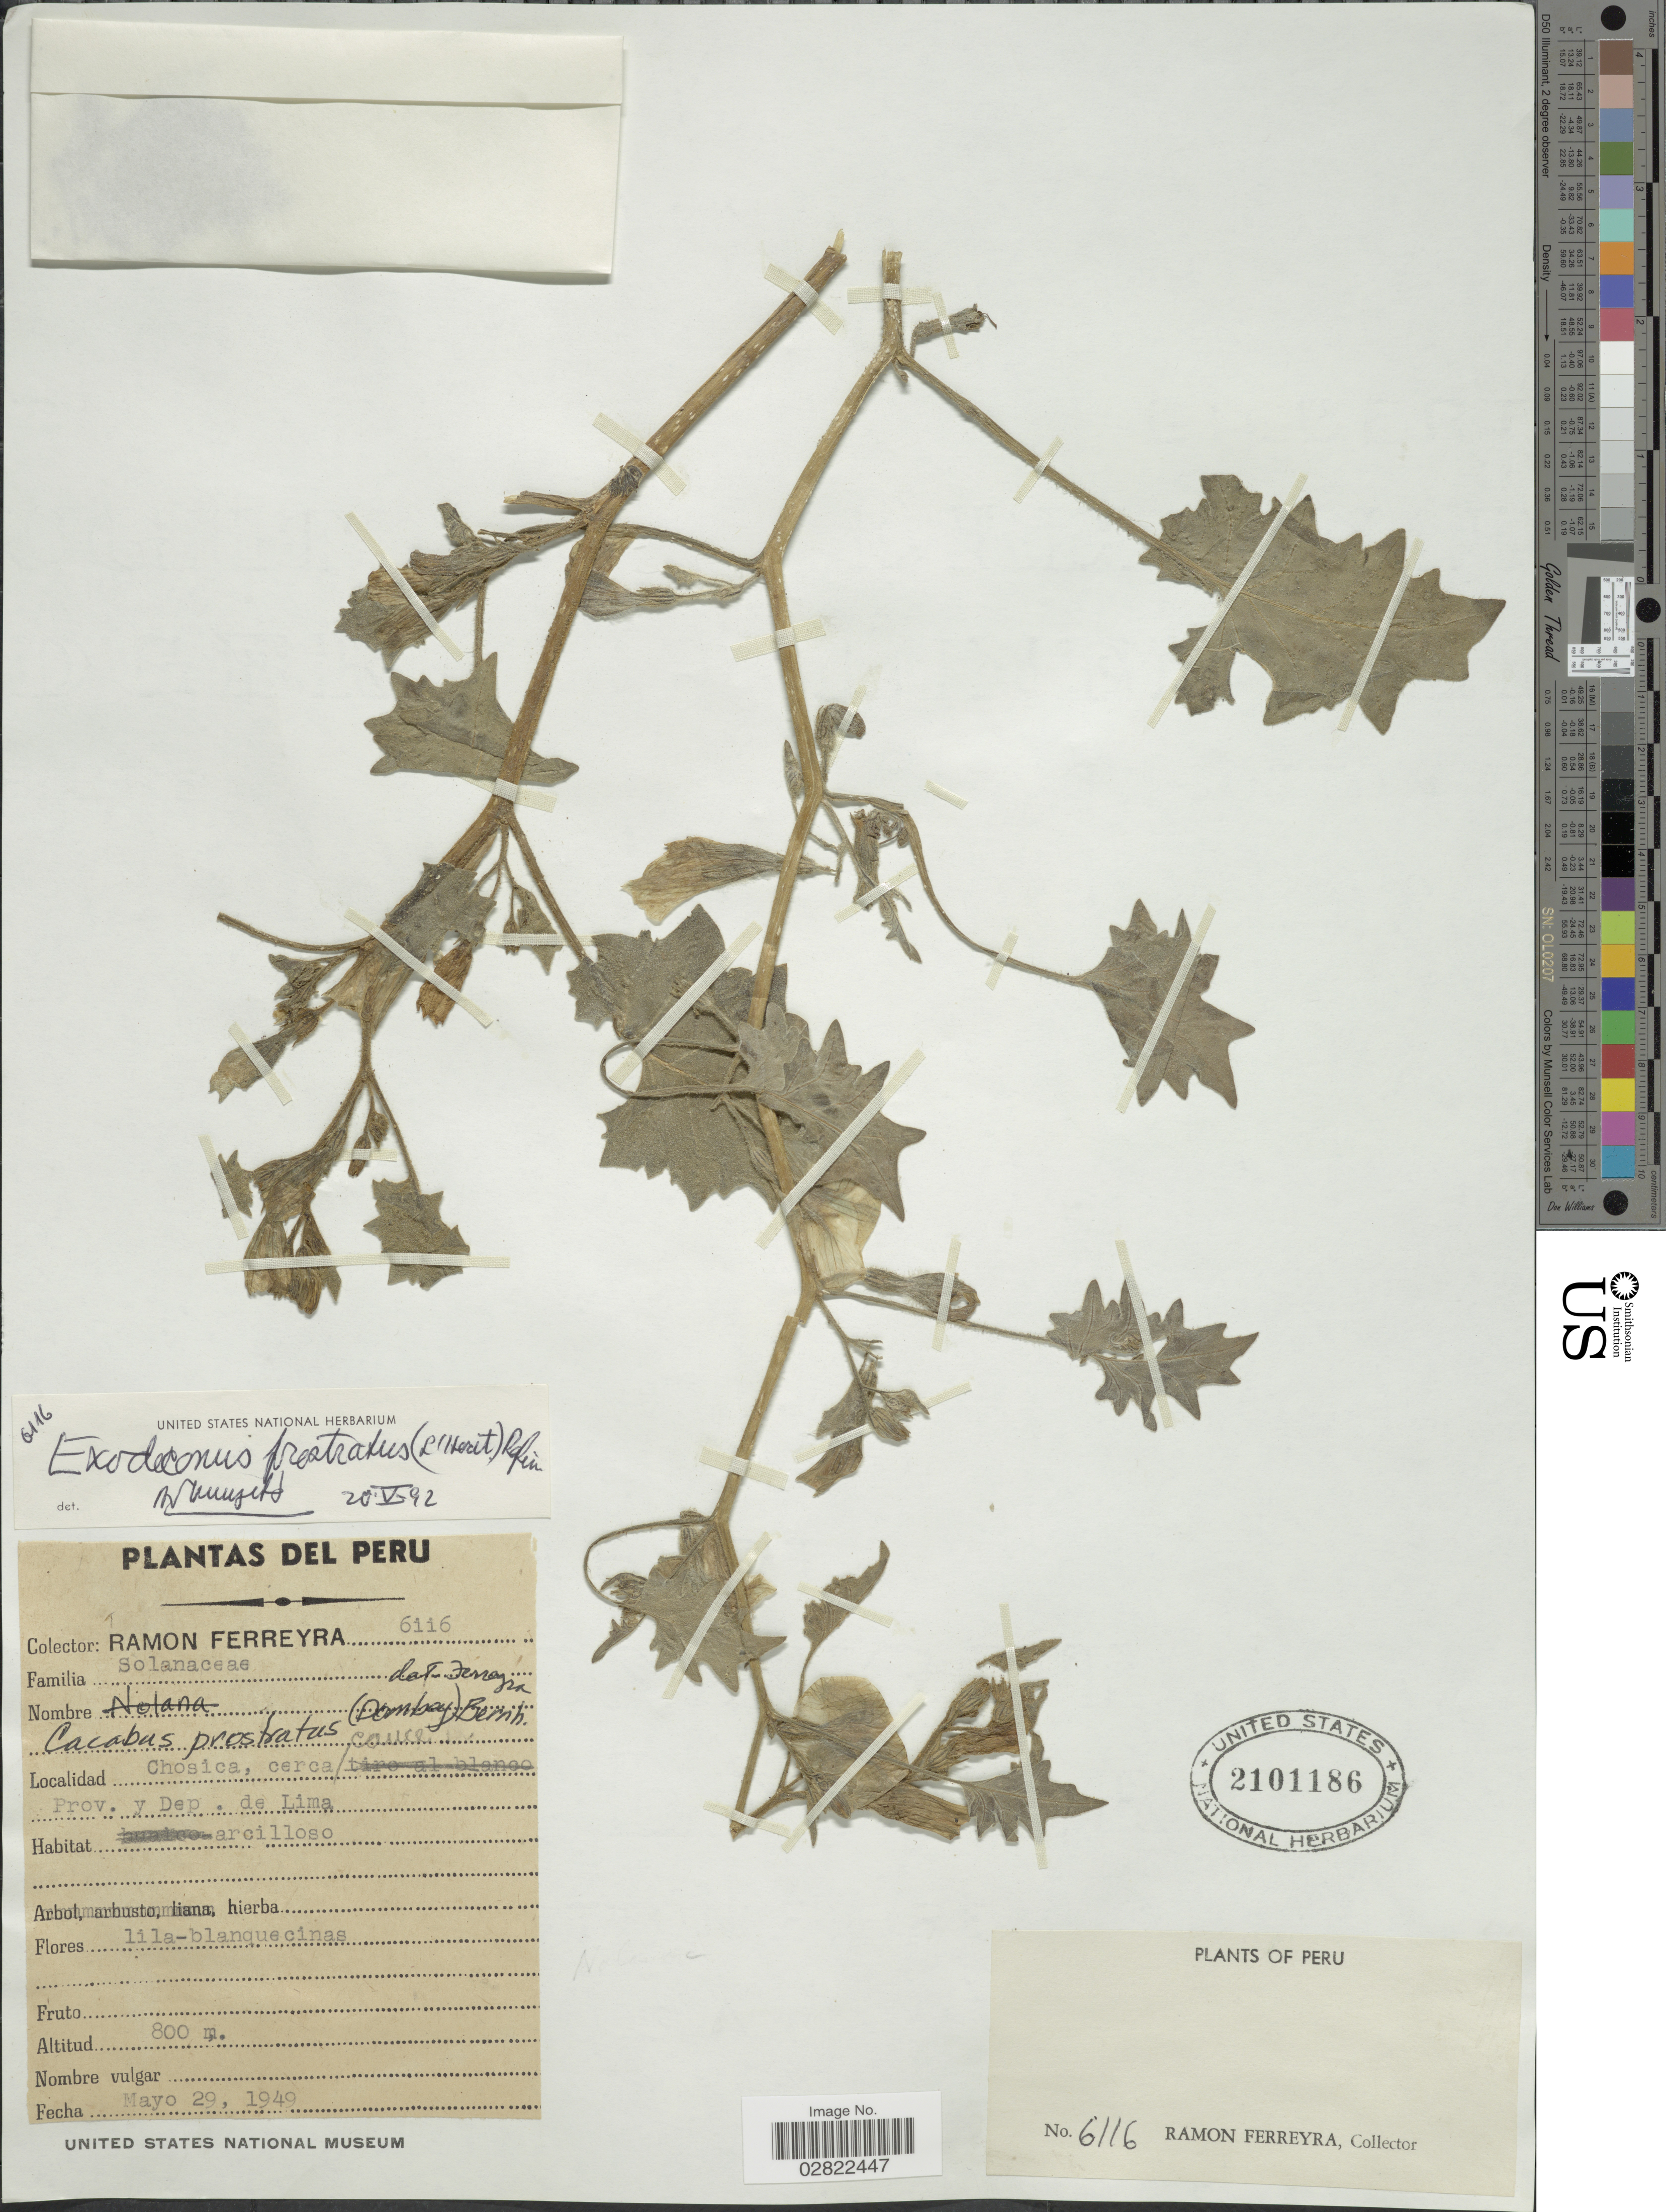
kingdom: Plantae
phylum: Tracheophyta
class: Magnoliopsida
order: Solanales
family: Solanaceae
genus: Exodeconus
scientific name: Exodeconus prostratus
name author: (L'Hér.) Raf.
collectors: R. A. Ferreyra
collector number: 6116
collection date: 1949-05-29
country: Peru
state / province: Lima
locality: Chosica, cerca cauce, Prov. y Dep. de Lima.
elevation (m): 800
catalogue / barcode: US 2101186